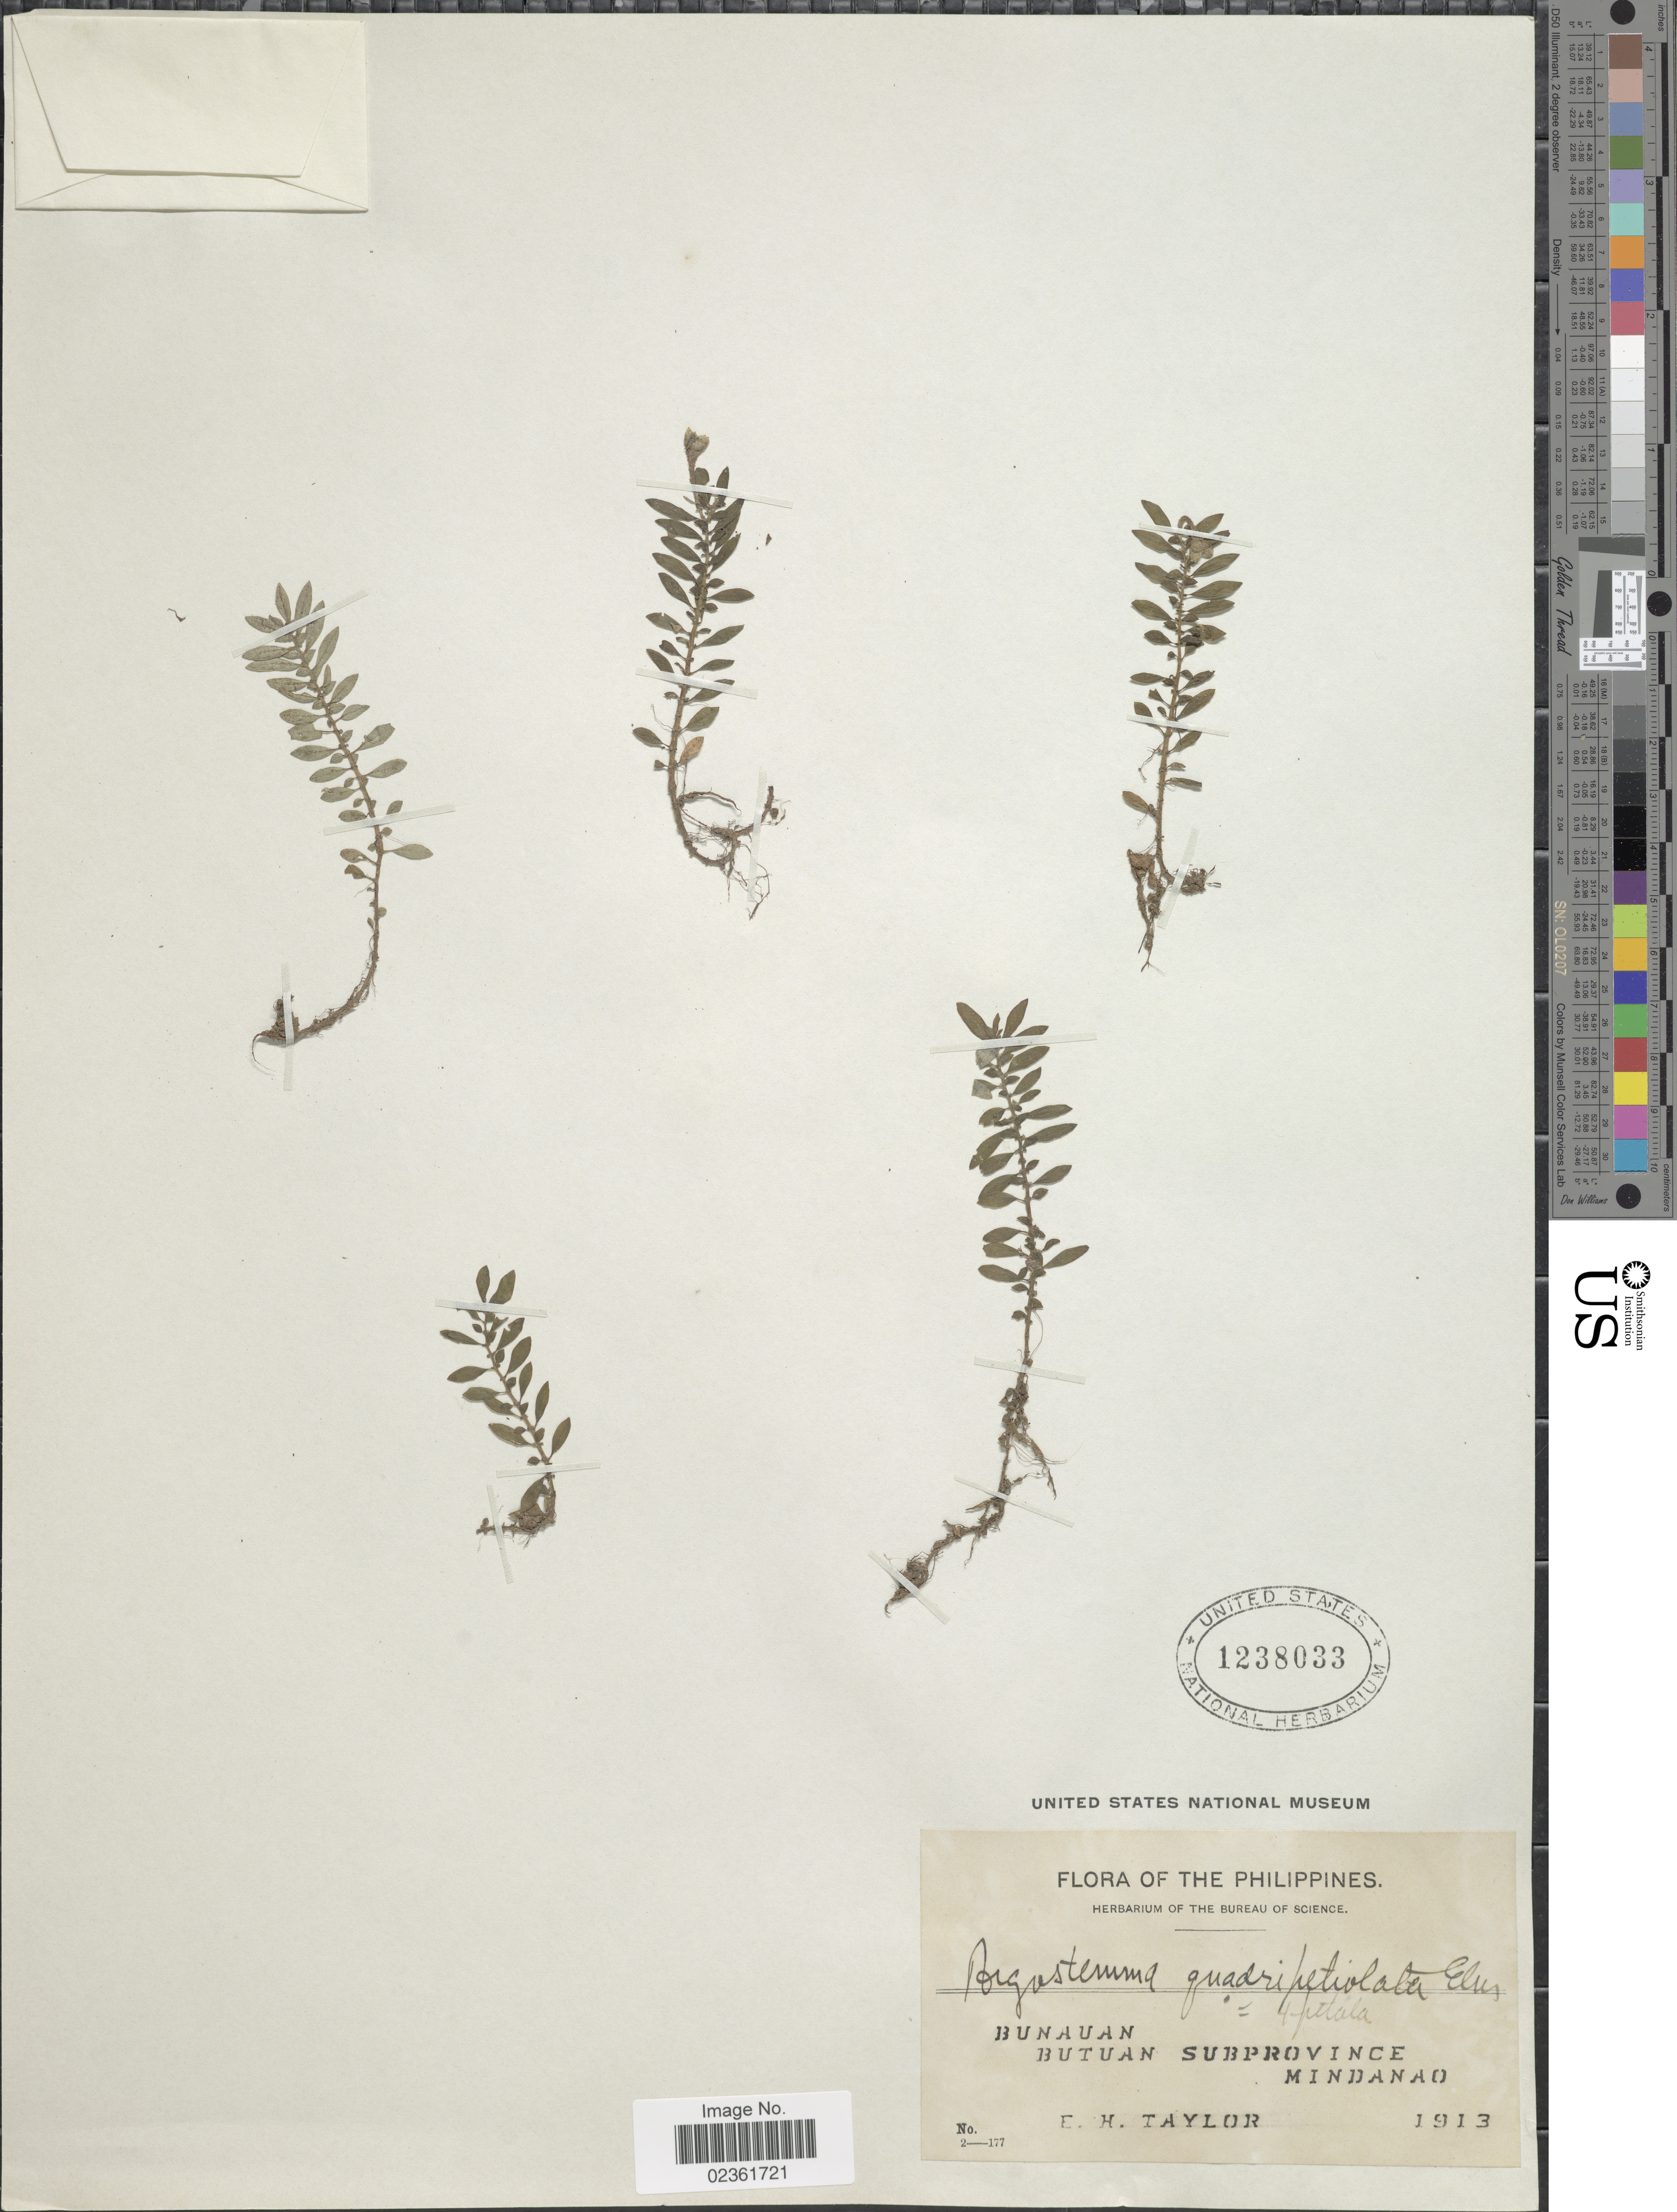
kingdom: Plantae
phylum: Tracheophyta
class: Magnoliopsida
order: Gentianales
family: Rubiaceae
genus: Argostemma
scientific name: Argostemma quadripetalum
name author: Elmer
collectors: E. H. Taylor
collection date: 1913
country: Philippines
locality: Bunauan, Butuan Subprovince, Mindanao.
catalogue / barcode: US 1238033